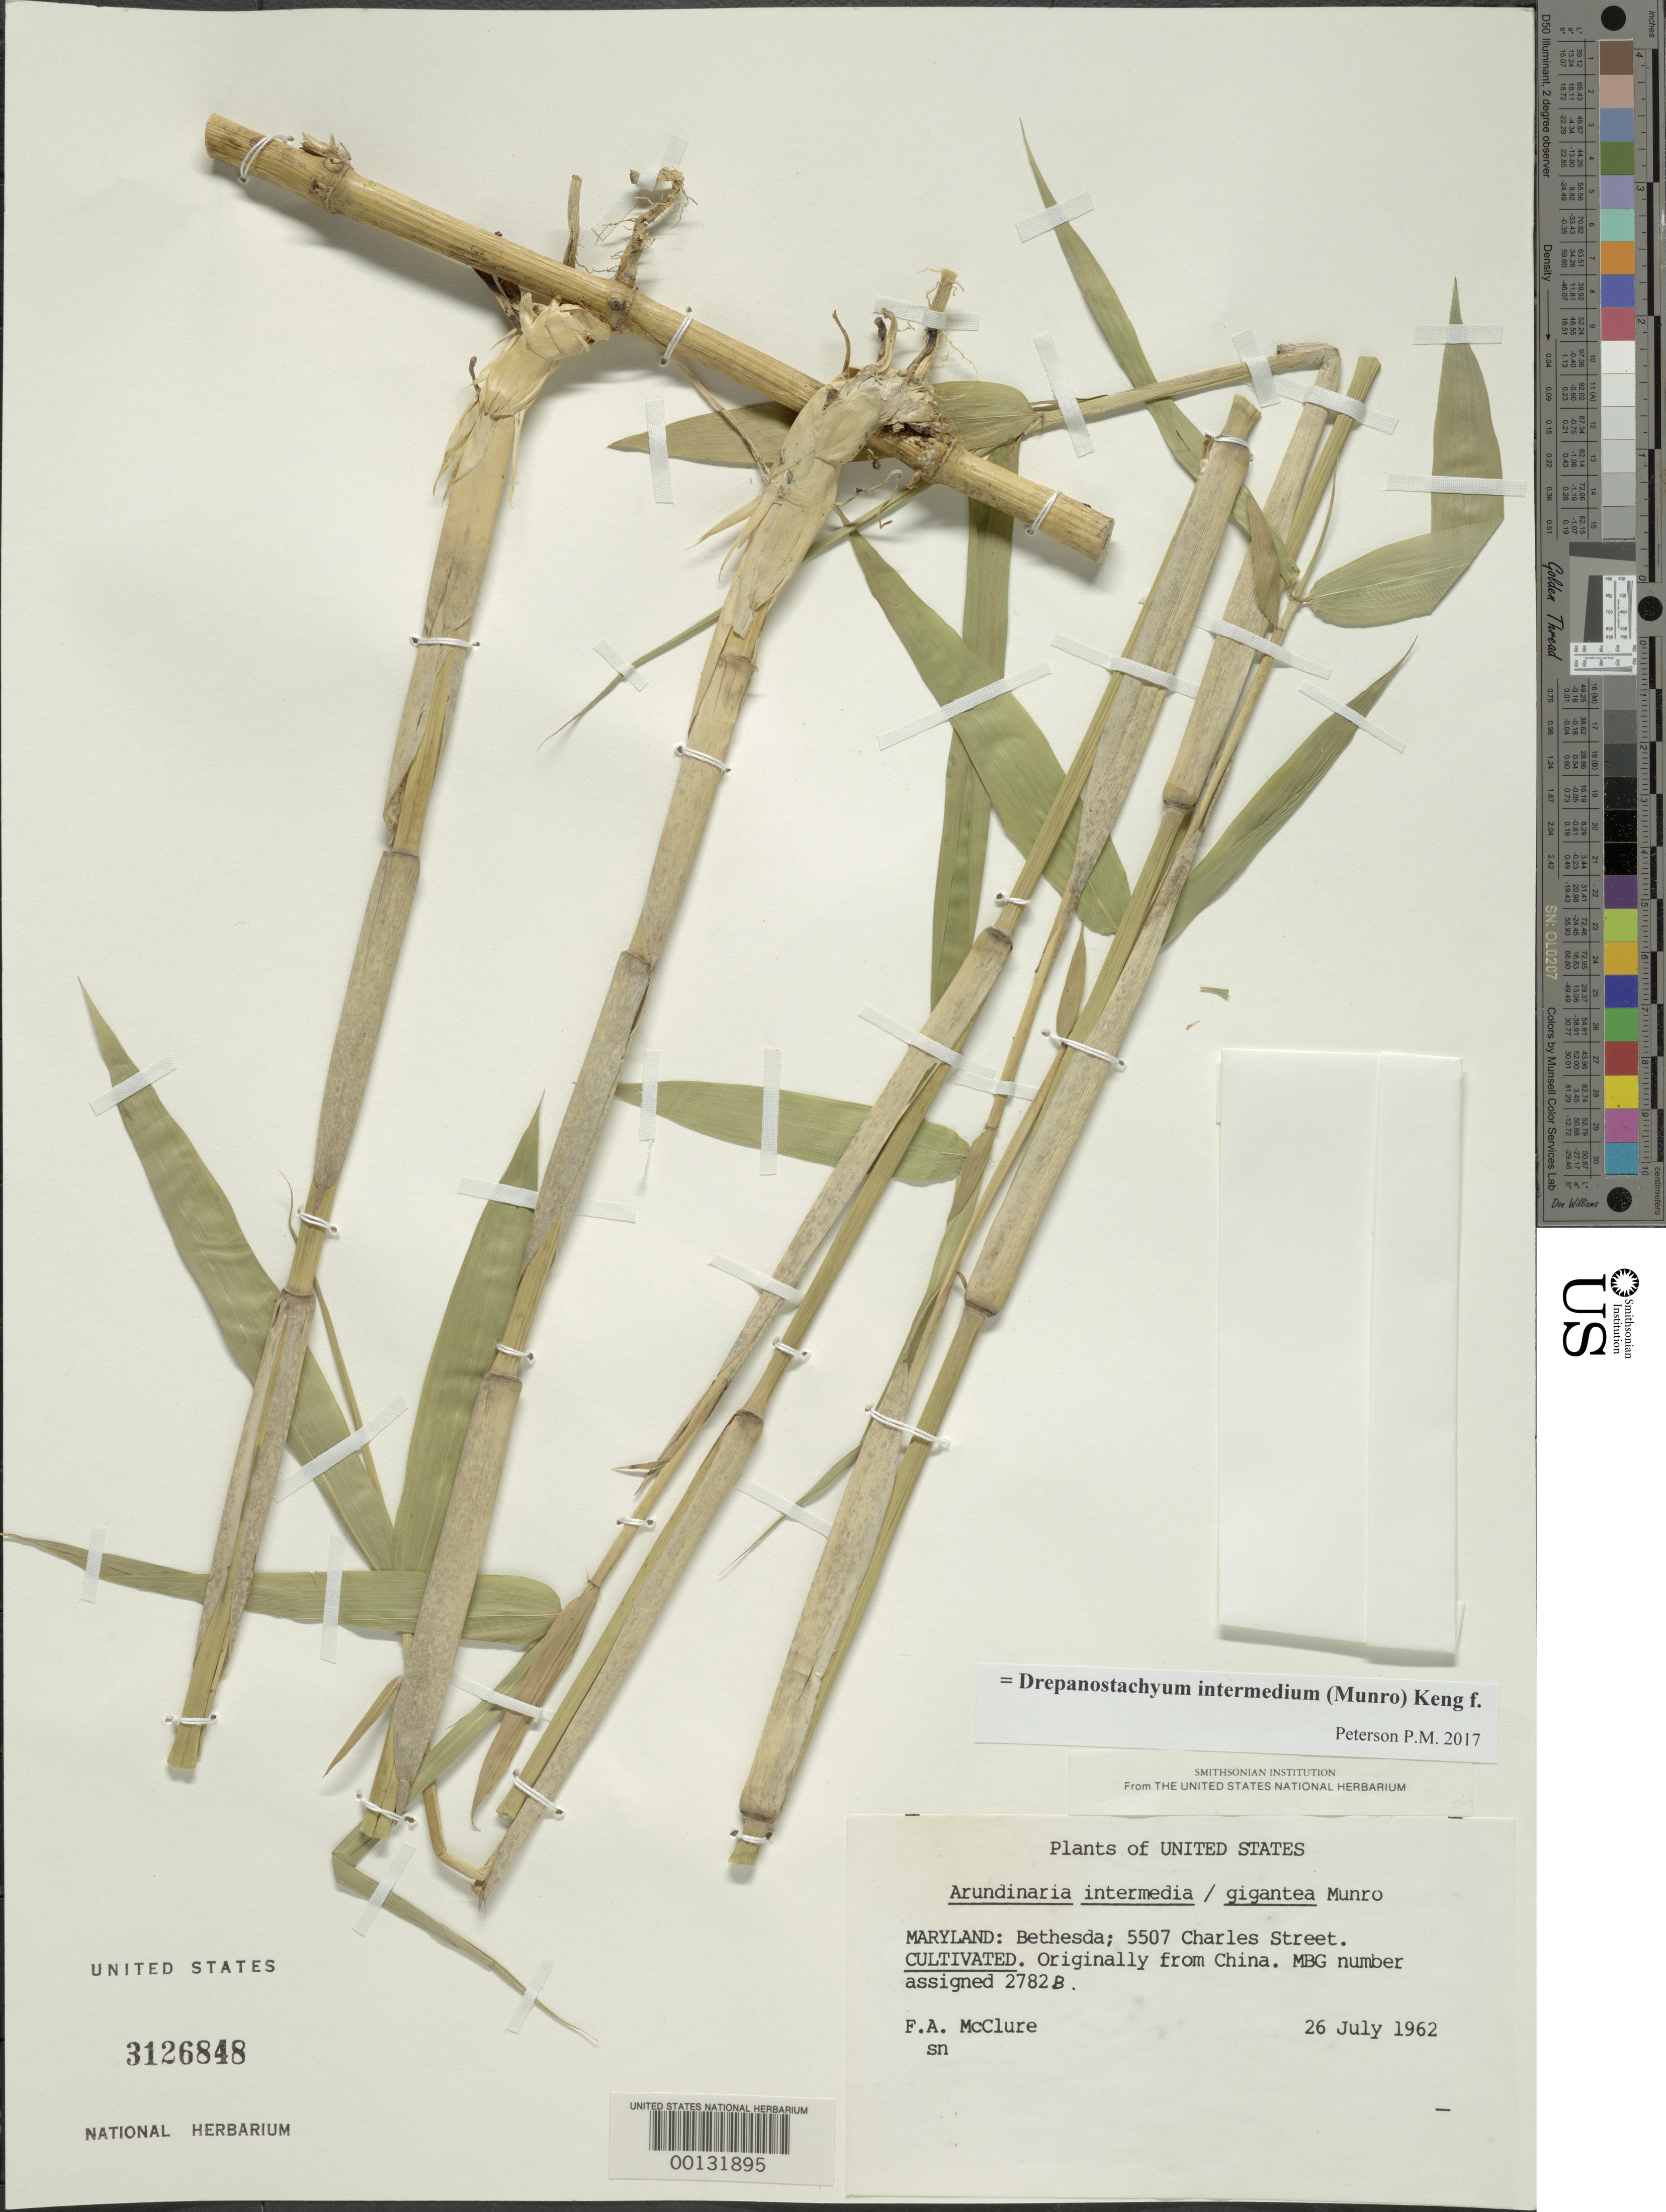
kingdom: Plantae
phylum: Tracheophyta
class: Liliopsida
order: Poales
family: Poaceae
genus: Drepanostachyum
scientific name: Drepanostachyum intermedium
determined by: Poaceae Reorganization Project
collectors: F. A. McClure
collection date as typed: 26 Jul 1962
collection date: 1962-07-26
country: United States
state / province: Maryland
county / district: Montgomery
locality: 5507 Charles Street, Bethesda (McClure's garden)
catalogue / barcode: US 3126848